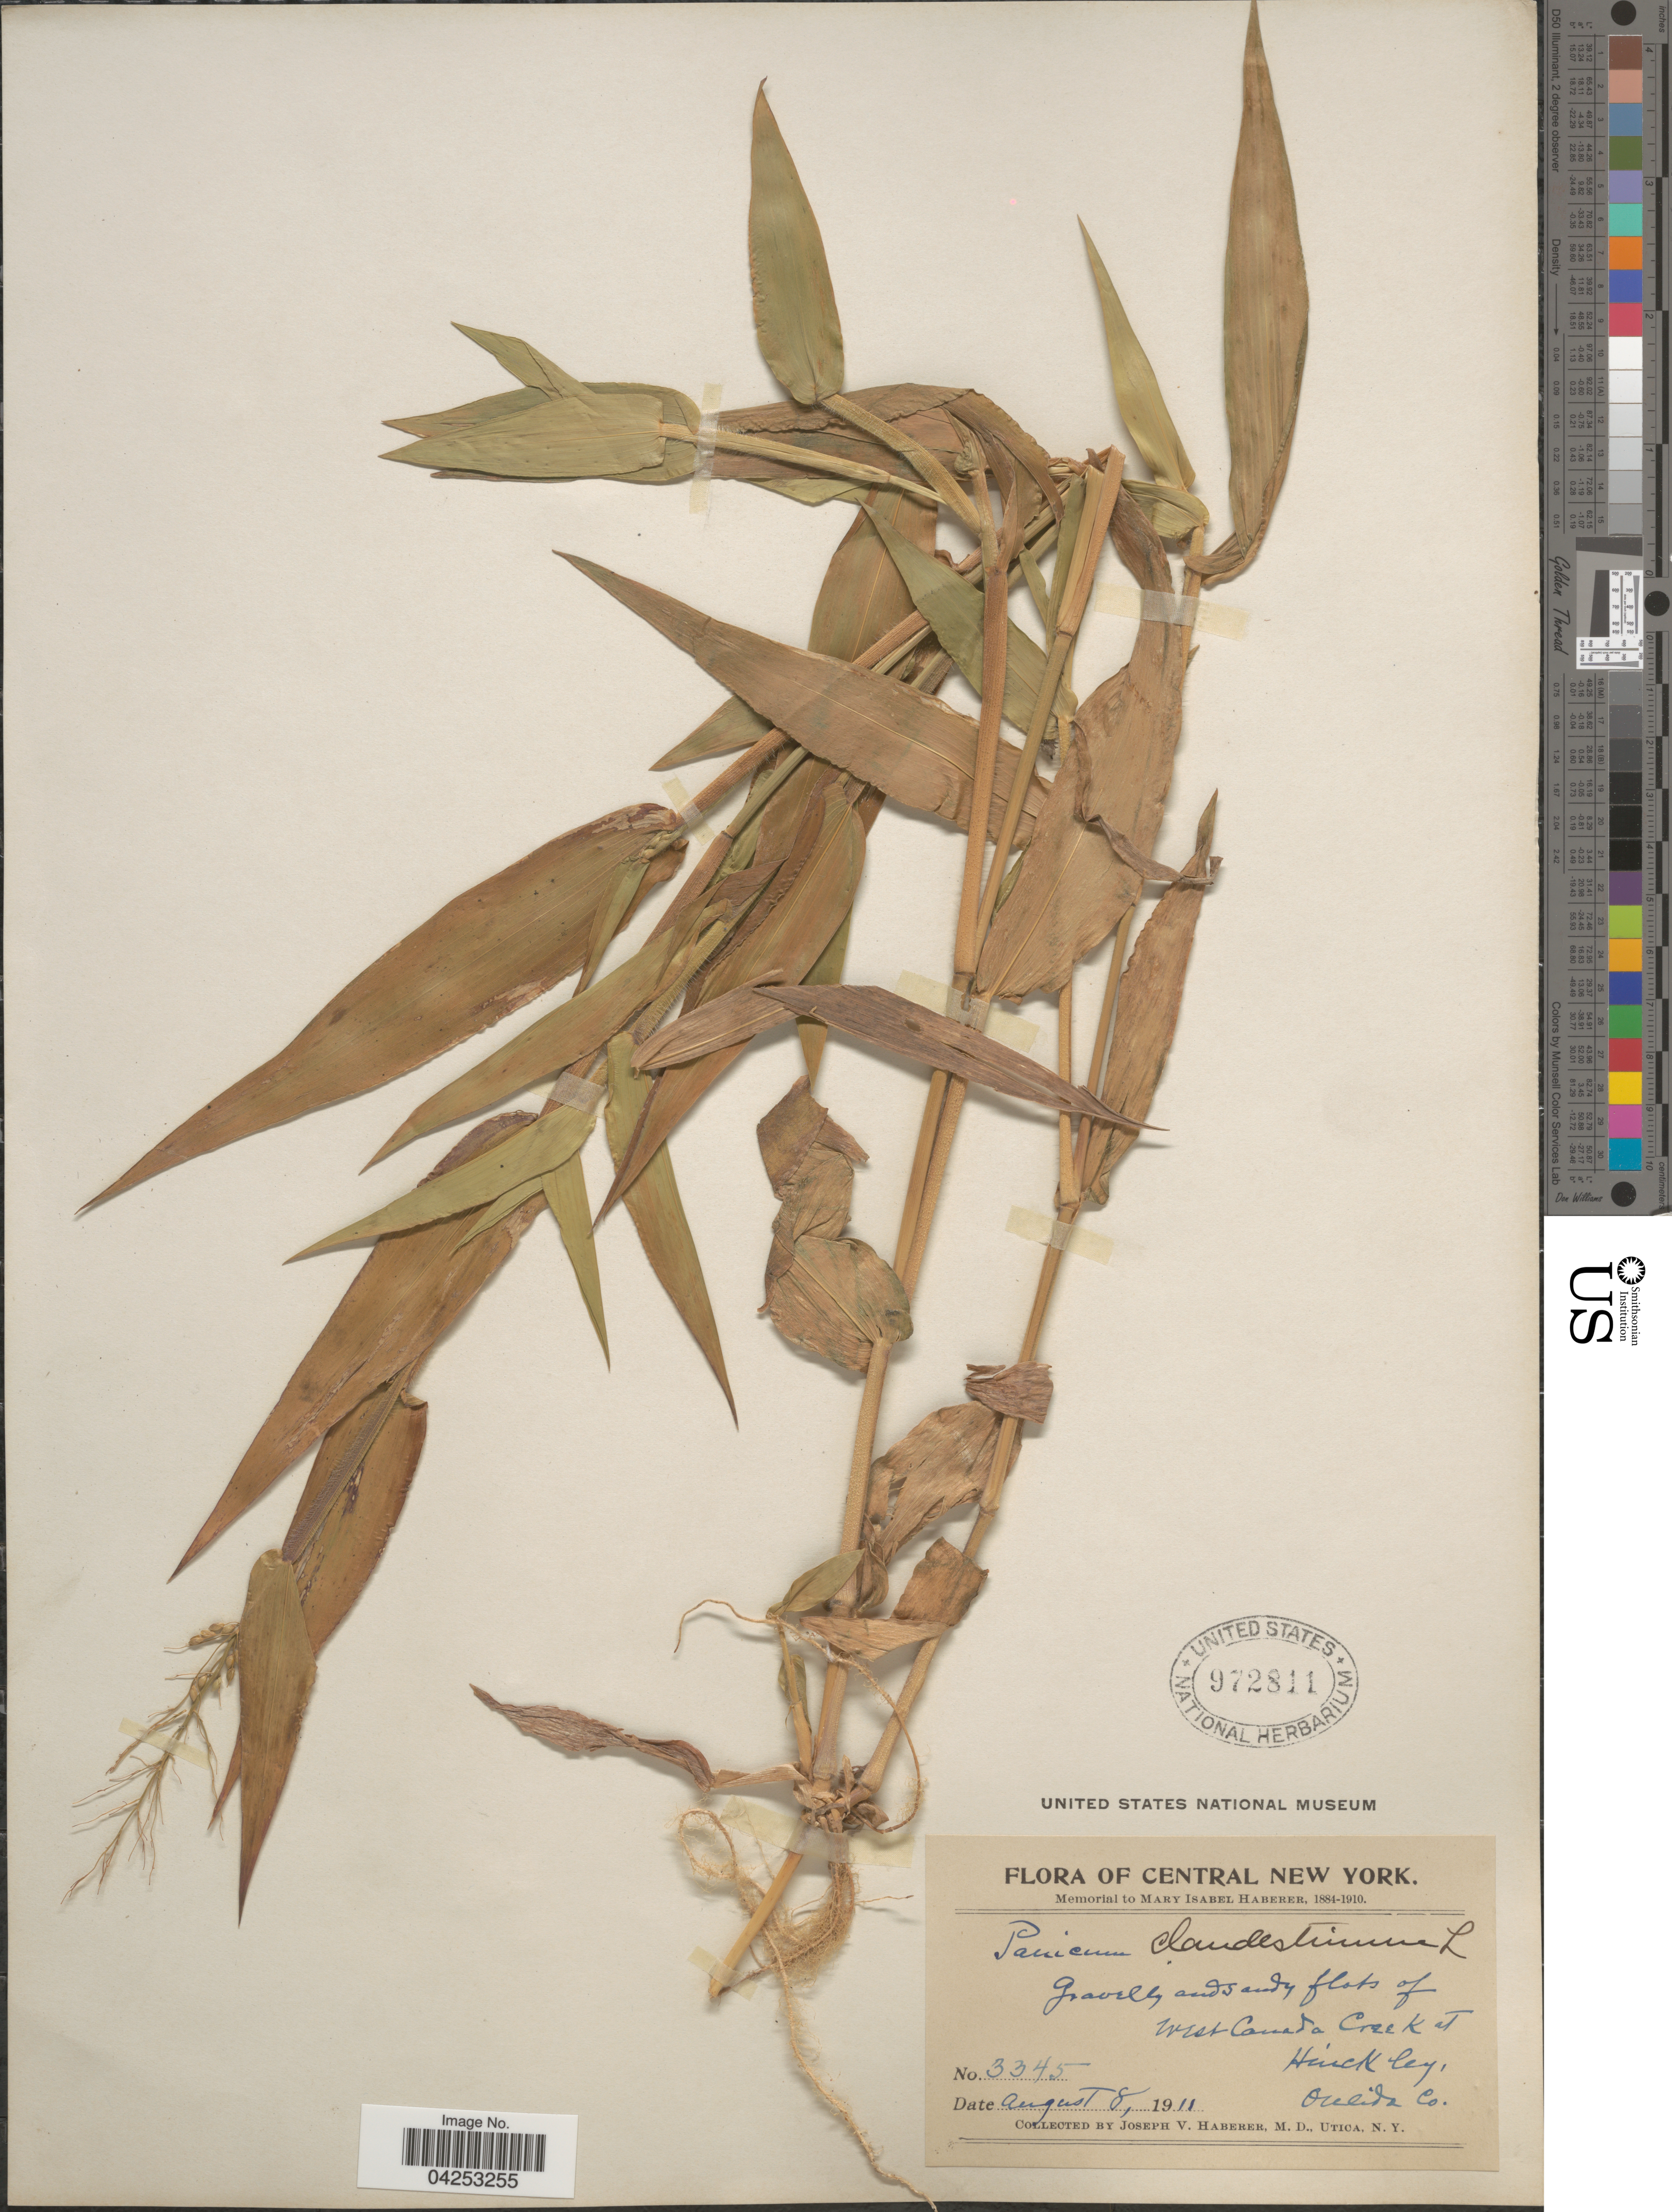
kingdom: Plantae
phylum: Tracheophyta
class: Liliopsida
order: Poales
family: Poaceae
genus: Dichanthelium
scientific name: Dichanthelium clandestinum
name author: (L.) Gould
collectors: J. V. Haberer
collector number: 3345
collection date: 1911-08-08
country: United States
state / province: New York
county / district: Oneida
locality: Central New York. Gravelly and sandy flats of West Canada Creek at Hinckley, Oneida Co.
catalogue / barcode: US 972811